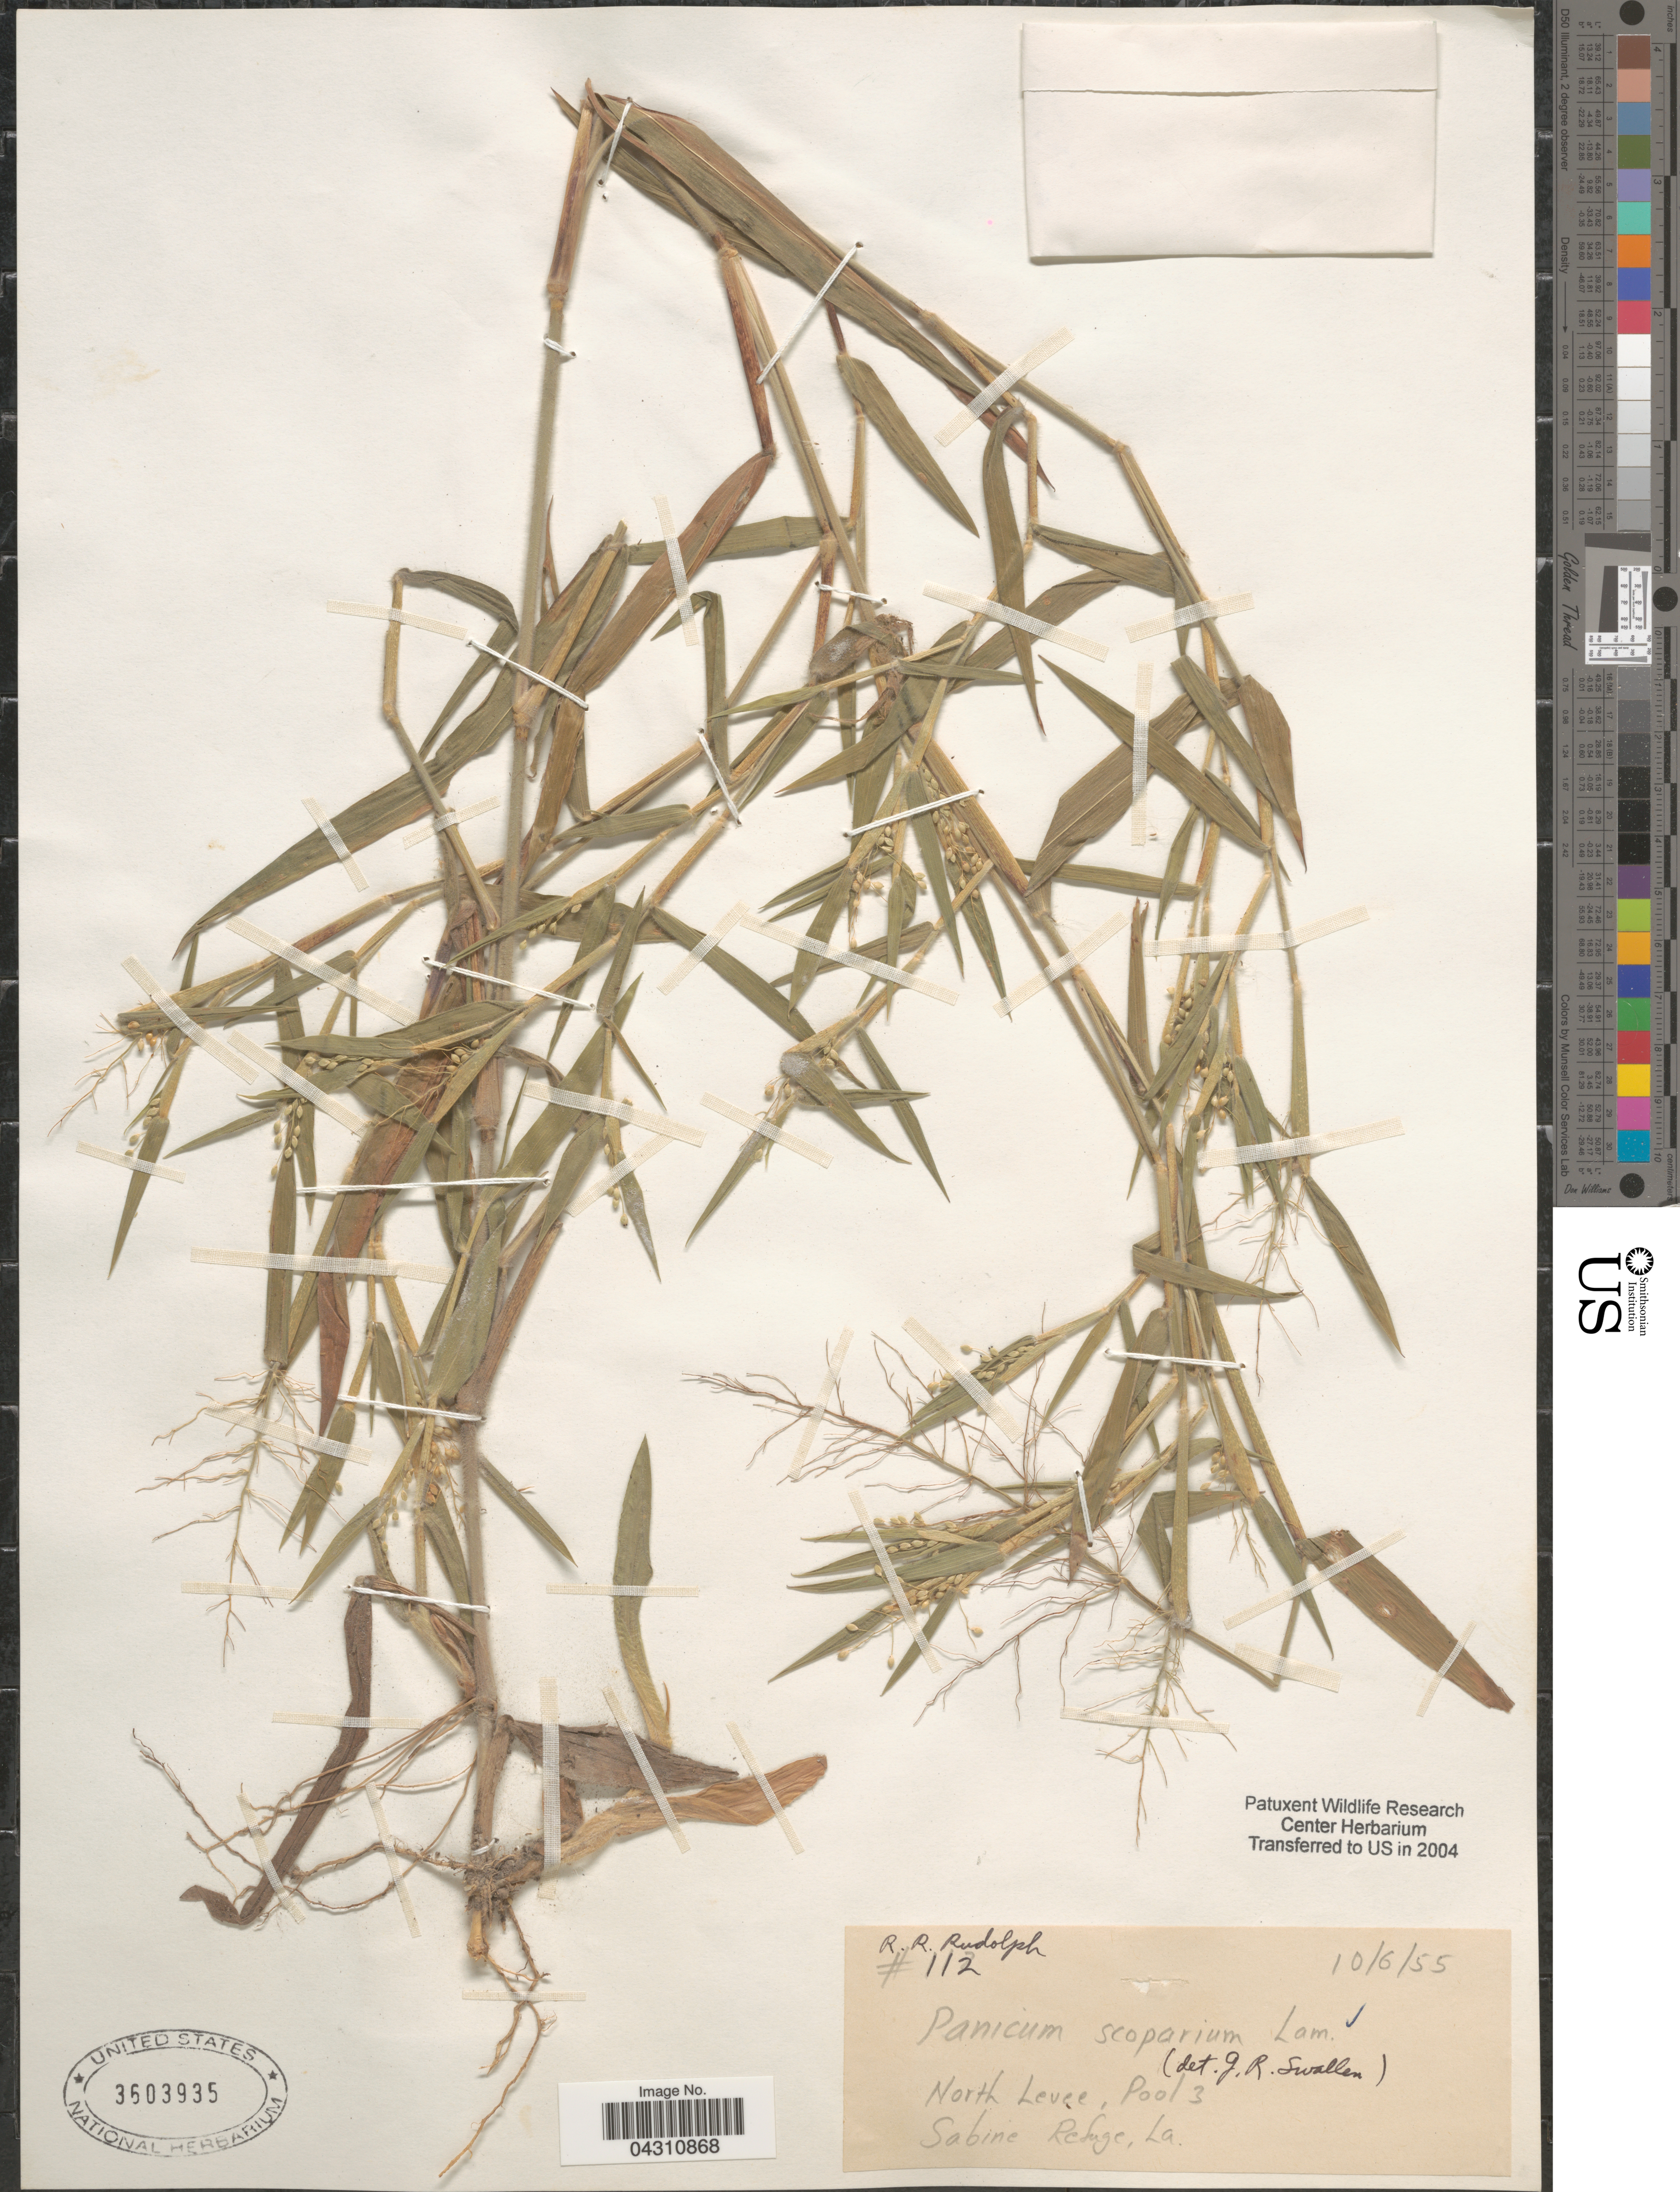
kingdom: Plantae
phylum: Tracheophyta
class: Liliopsida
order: Poales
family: Poaceae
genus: Dichanthelium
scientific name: Dichanthelium scoparium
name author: (Lam.) Gould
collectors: R. Rudolph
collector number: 112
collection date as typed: Transcribed d/m/y: 6/10/55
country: United States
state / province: Louisiana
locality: North Levee, Pool 3. Sabine Refuge.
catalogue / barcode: US 3603935